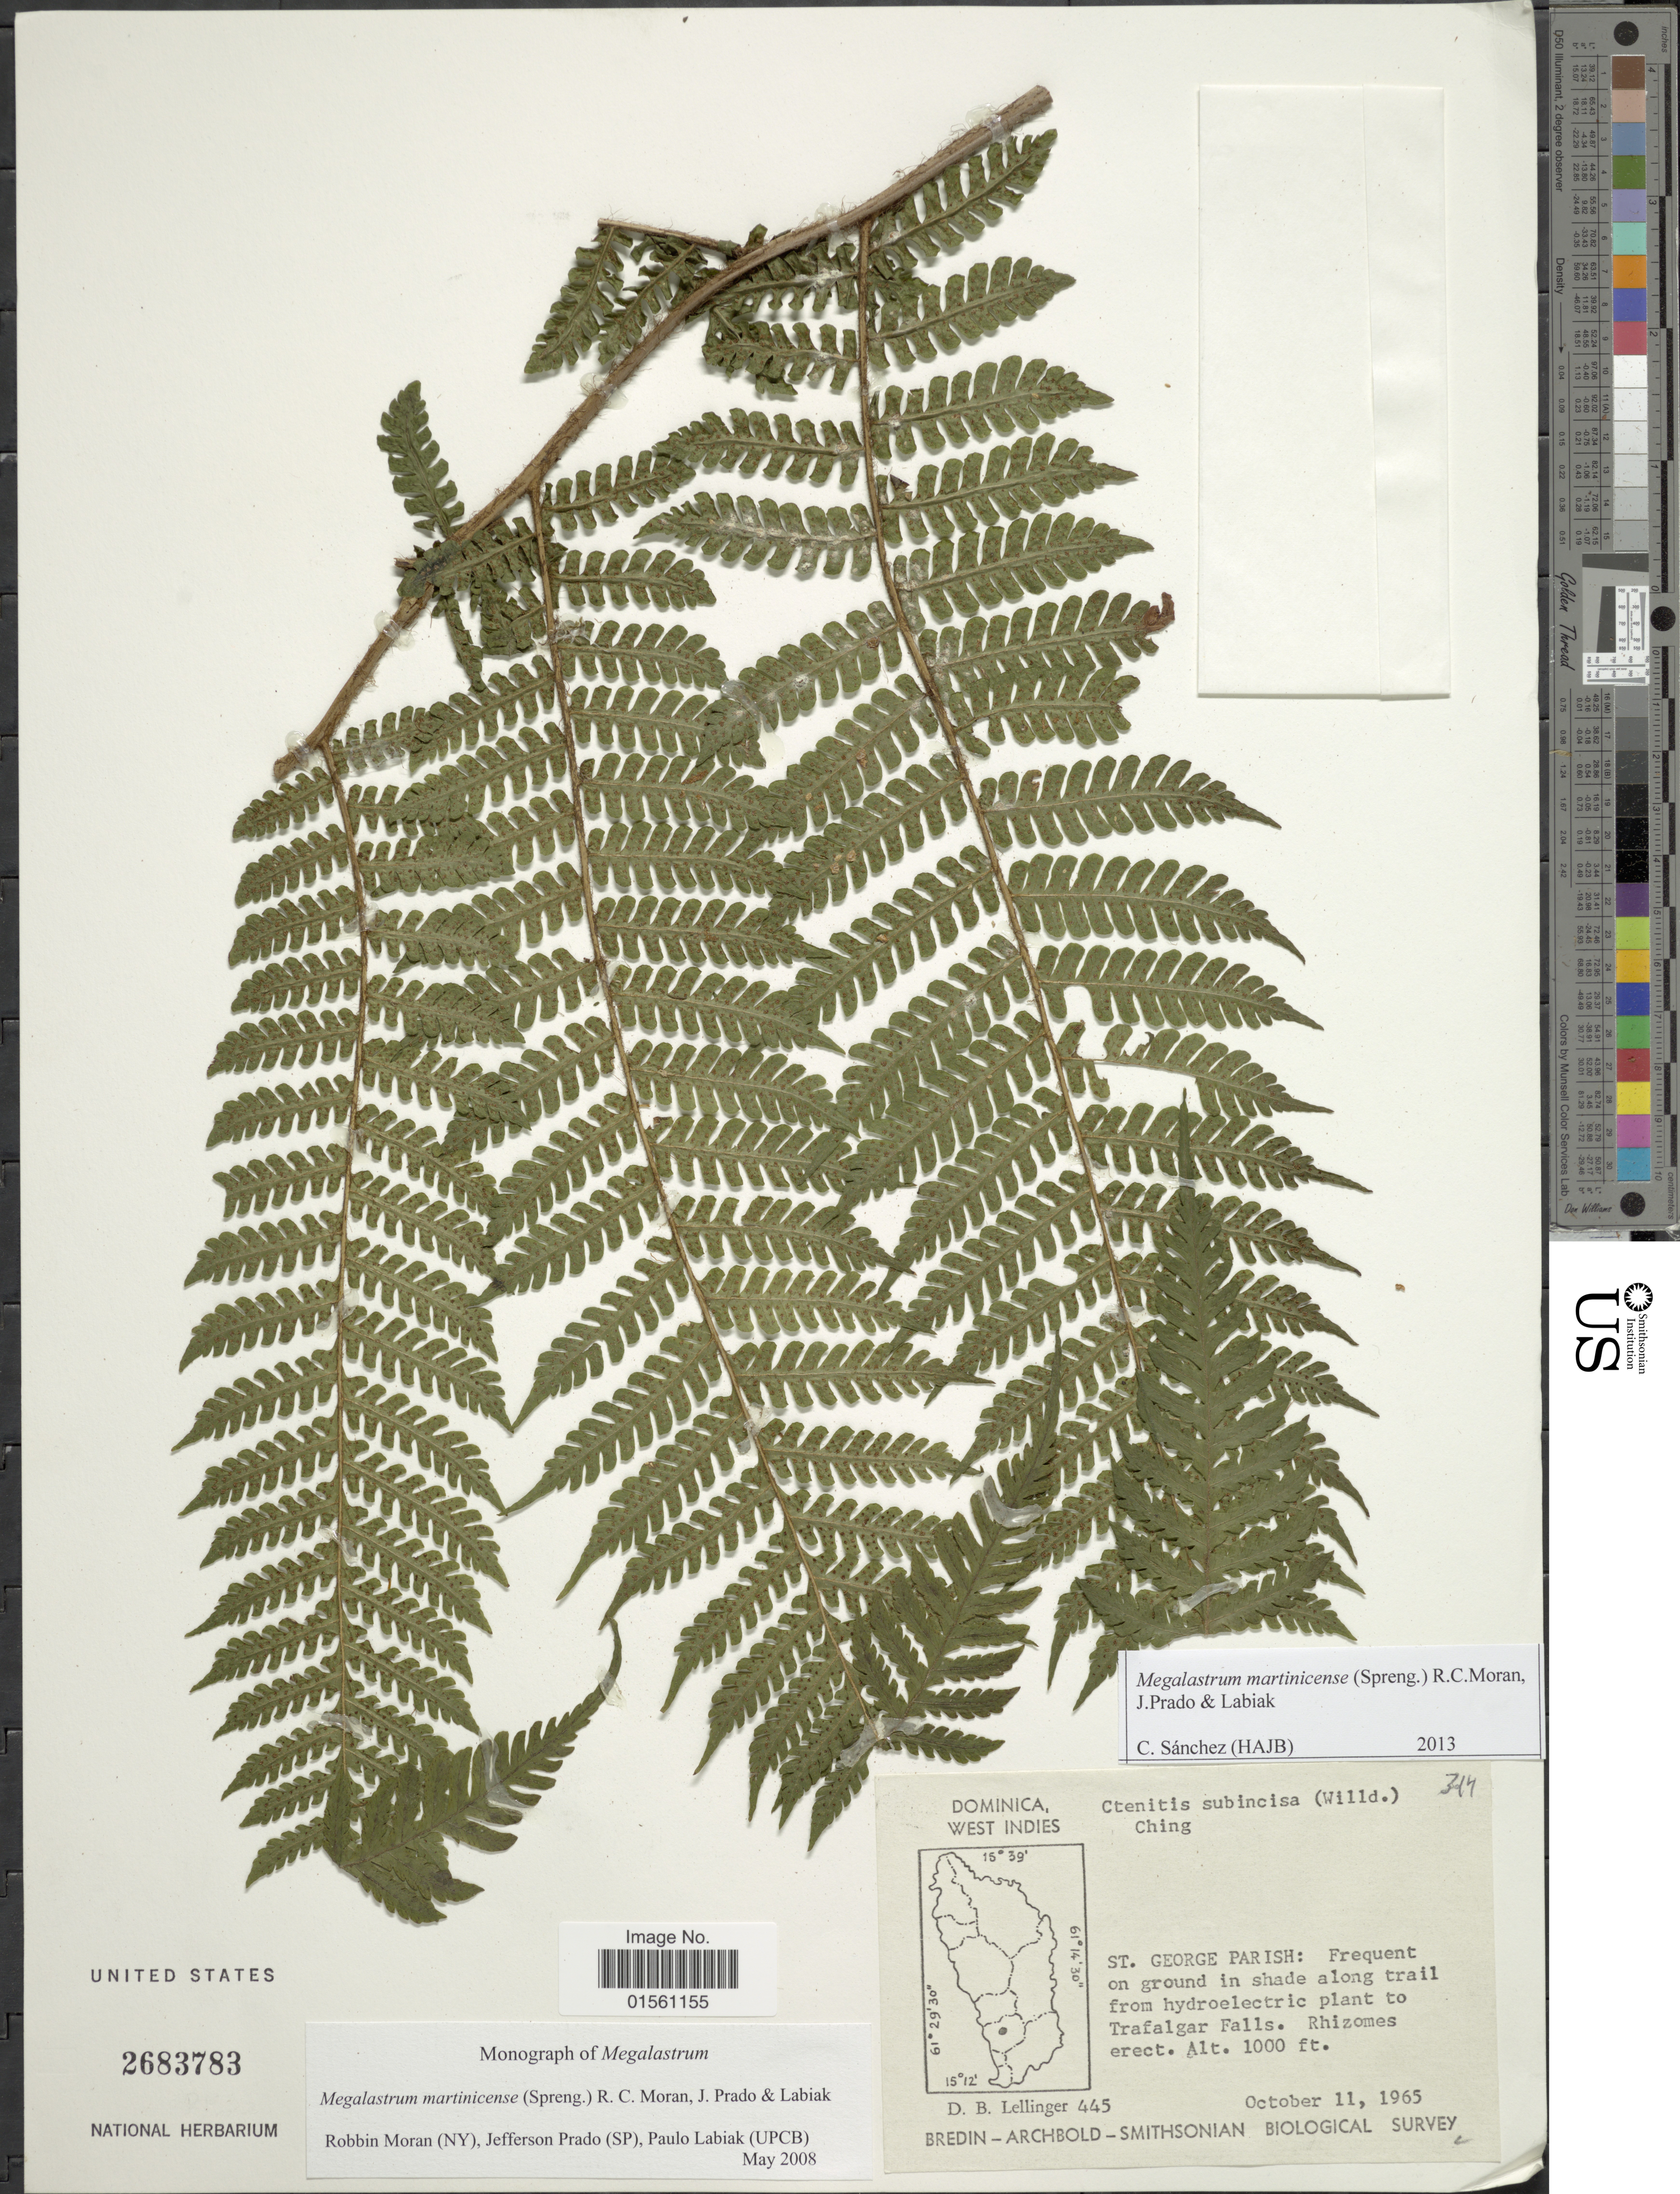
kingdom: Plantae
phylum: Tracheophyta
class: Polypodiopsida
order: Polypodiales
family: Dryopteridaceae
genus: Megalastrum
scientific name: Megalastrum martinicense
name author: (Spreng.) R.C. Moran et al.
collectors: D. B. Lellinger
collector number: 445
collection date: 1965-10-11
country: Dominica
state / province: St. George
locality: Frequent on ground in shade along trail from hydroelectric plant to Trafalgar Falls, Rhizomes erect.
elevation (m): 305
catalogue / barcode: US 2683783